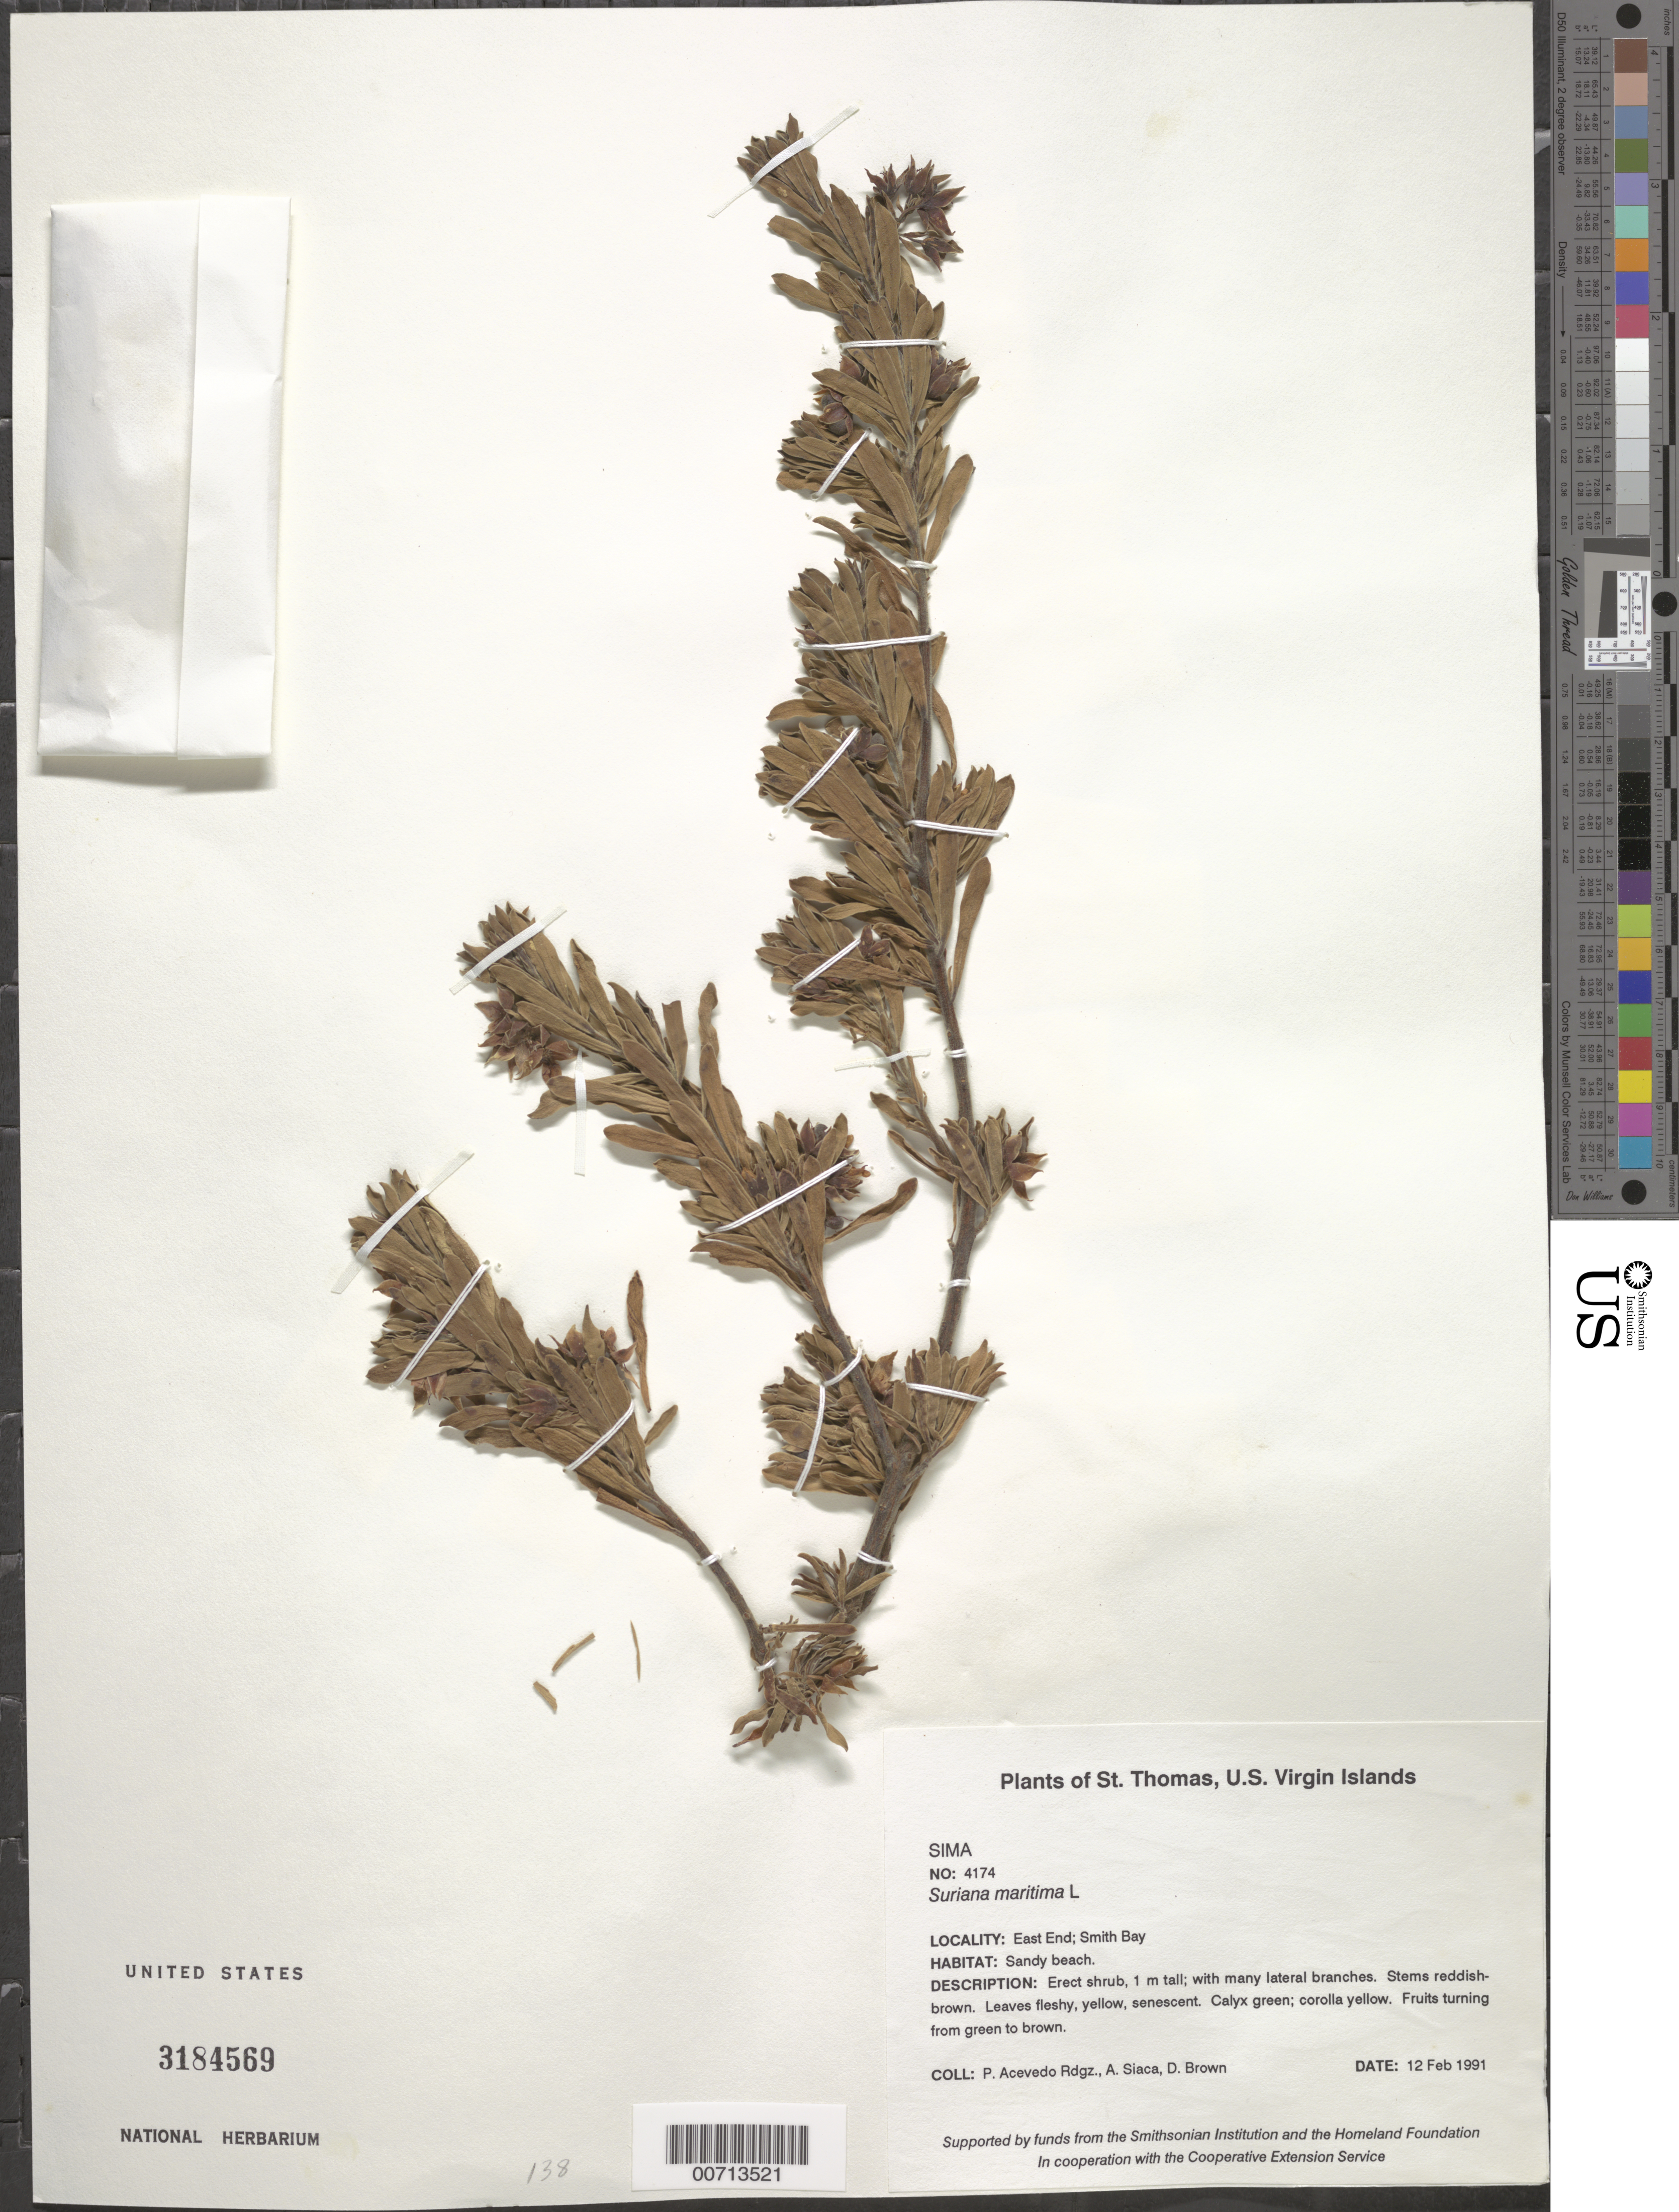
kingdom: Plantae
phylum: Tracheophyta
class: Magnoliopsida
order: Fabales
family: Surianaceae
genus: Suriana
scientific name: Suriana maritima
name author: L.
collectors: P. Acevedo-Rodr., A. Siaca & D. Brown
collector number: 4174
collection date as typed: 12 Feb 1991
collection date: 1991-02-12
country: U.S. Virgin Islands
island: St. Thomas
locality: East End; Smith Bay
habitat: Sandy beach.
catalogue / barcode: US 3184569